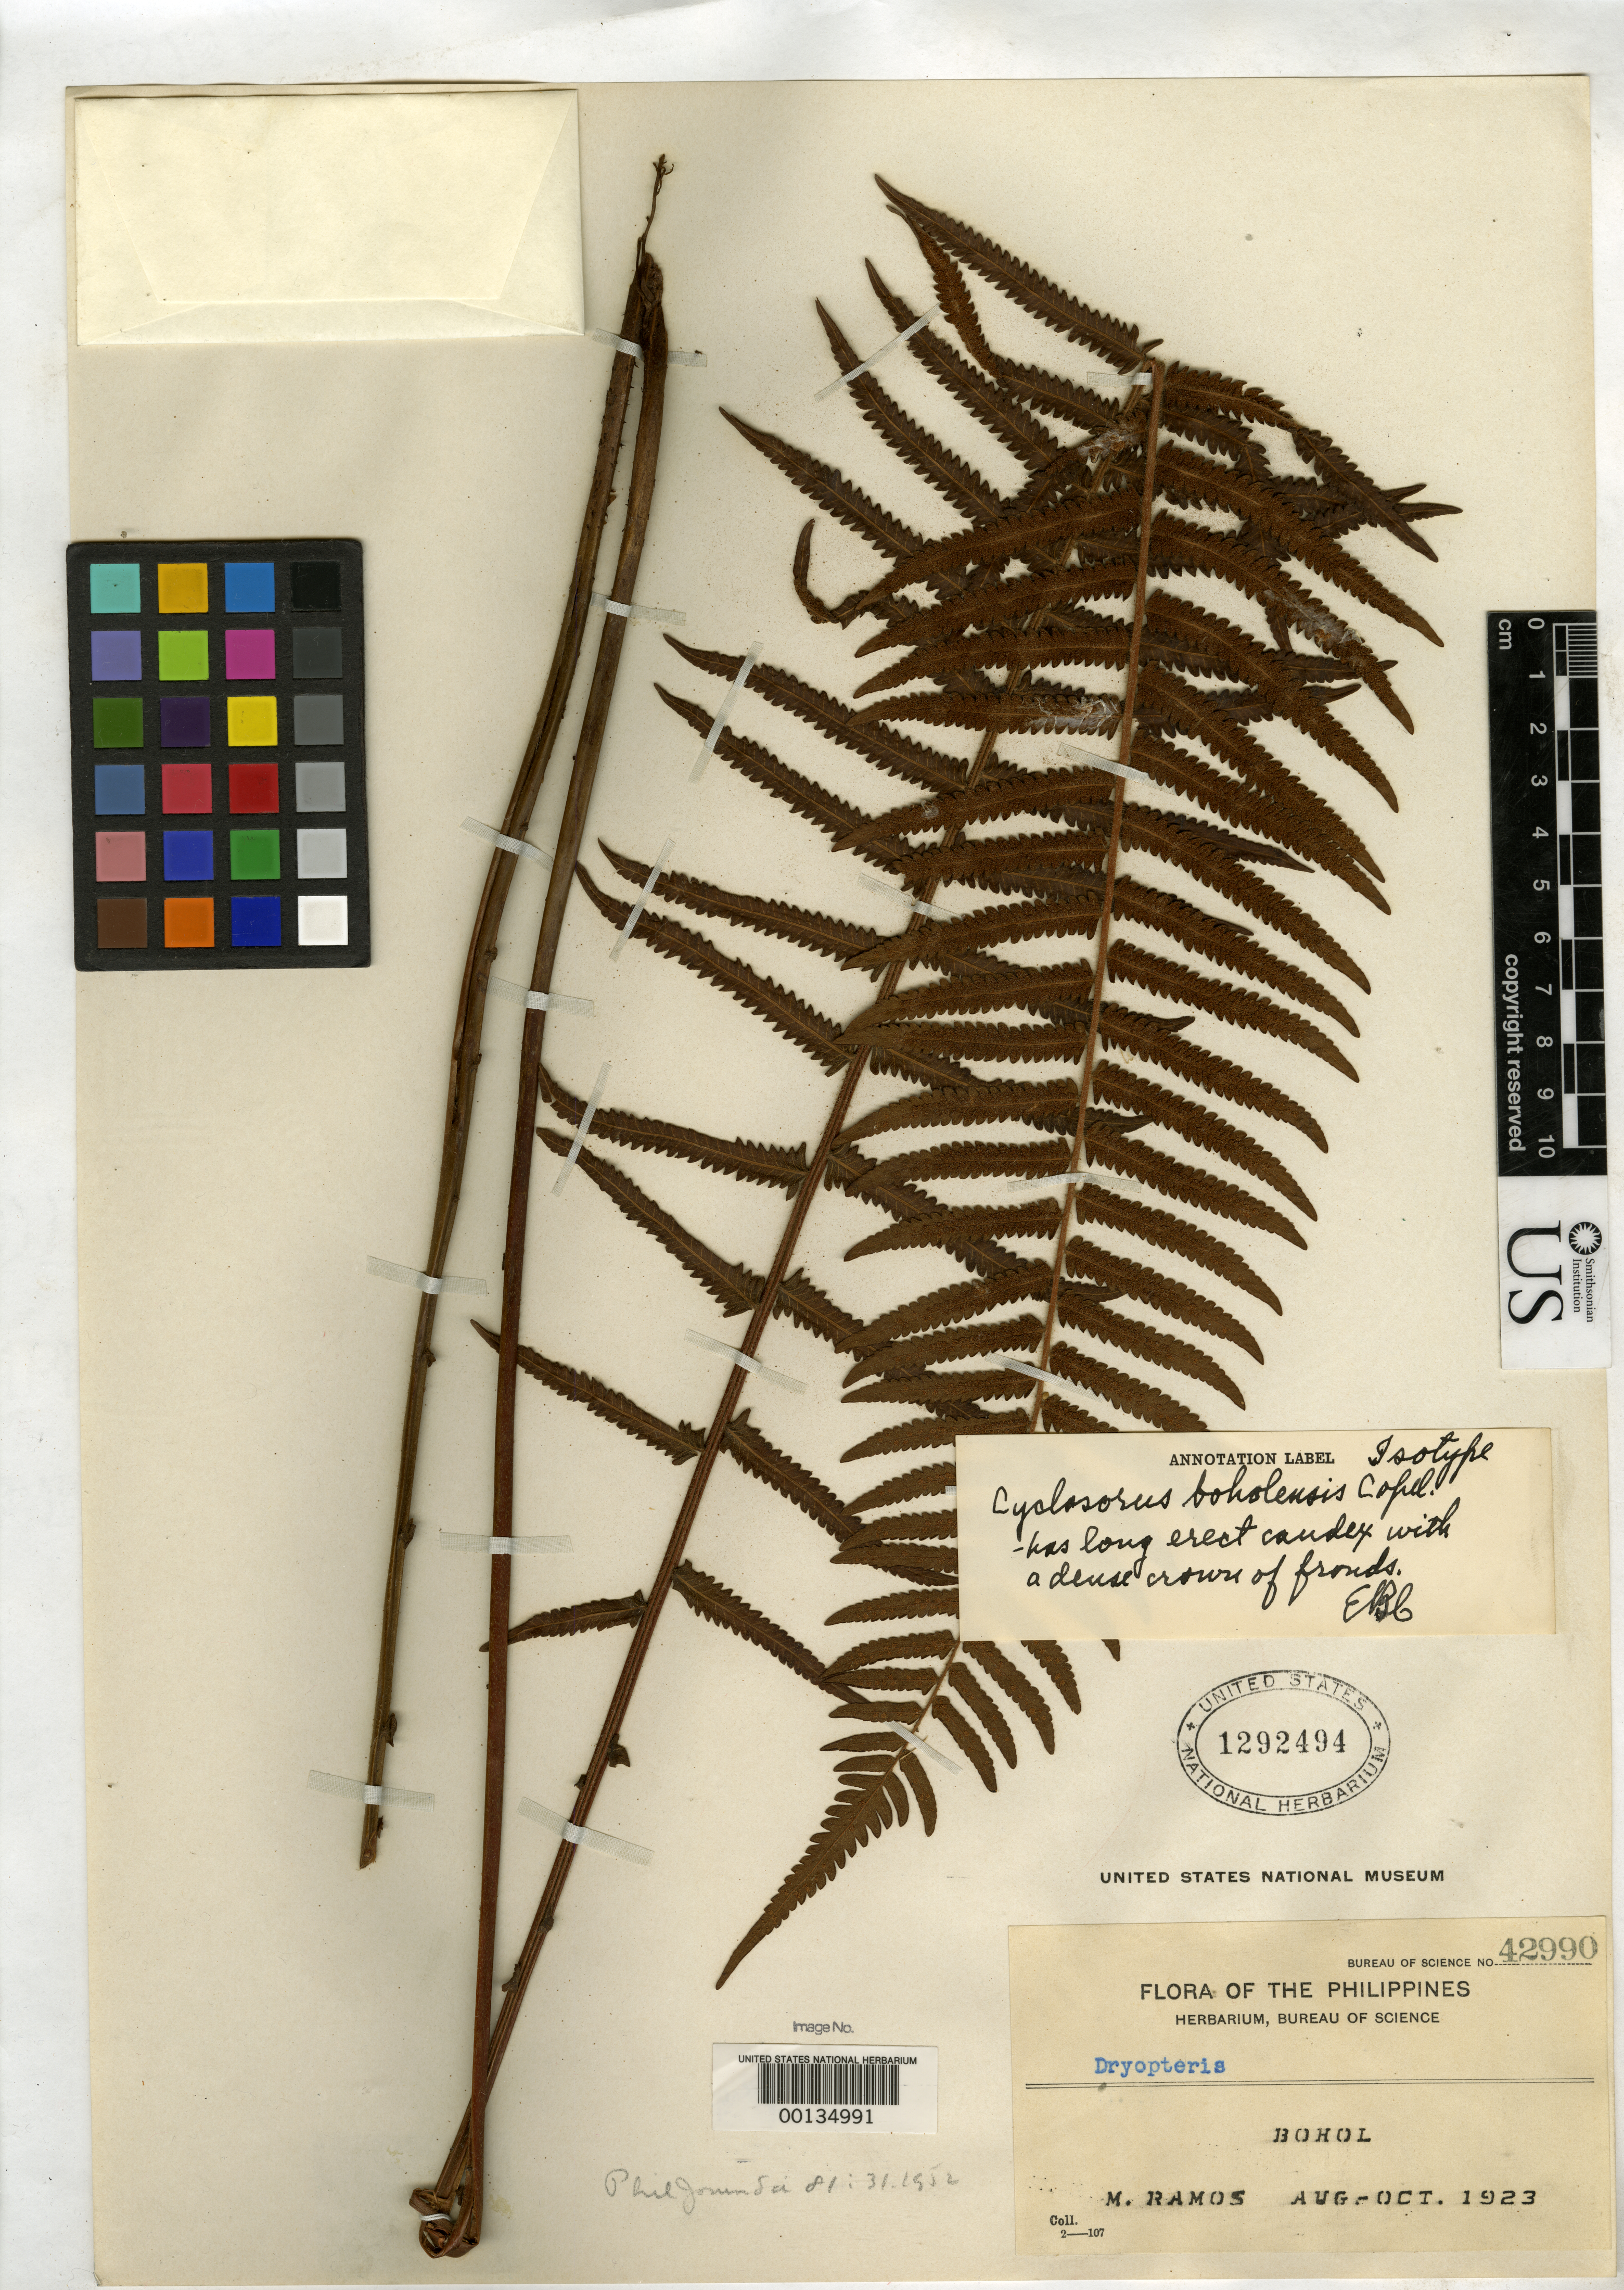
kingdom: Plantae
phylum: Tracheophyta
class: Polypodiopsida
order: Polypodiales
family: Thelypteridaceae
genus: Cyclosorus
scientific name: Cyclosorus boholensis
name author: Copel.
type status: Isotype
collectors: M. Ramos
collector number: Bur. Sci. 42990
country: Philippines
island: Bohol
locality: Bilar.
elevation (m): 600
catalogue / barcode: US 1292494